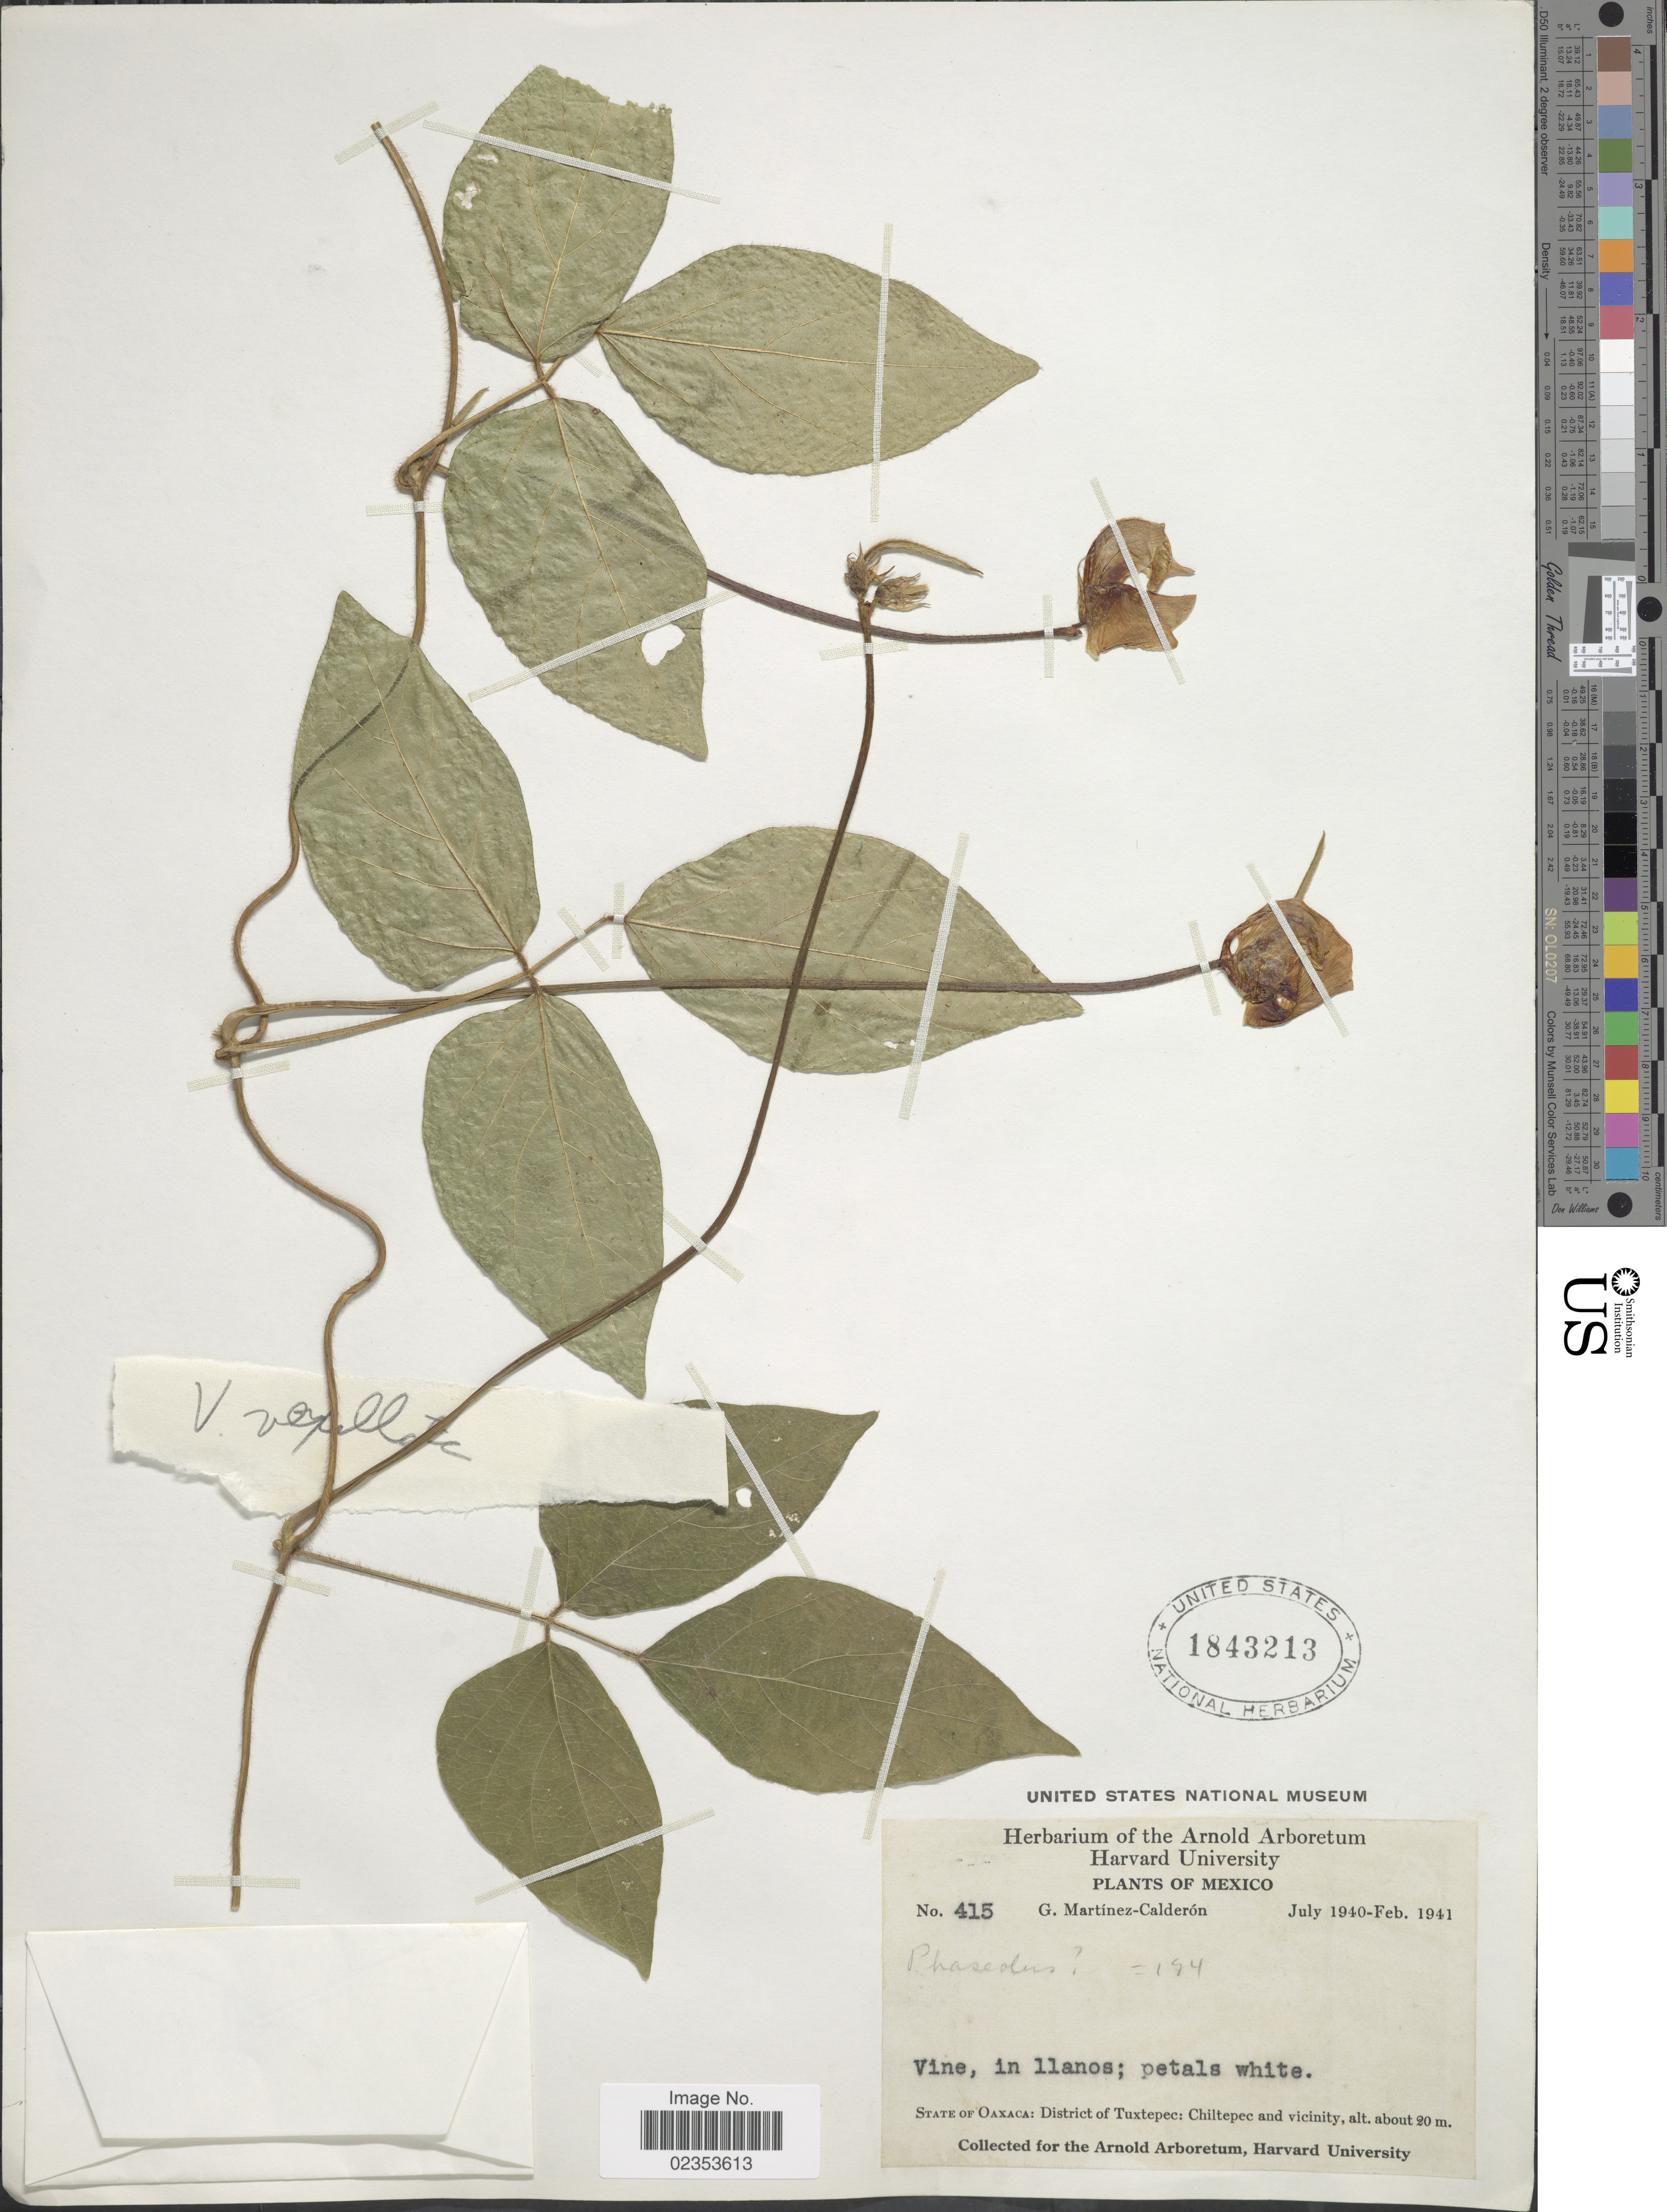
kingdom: Plantae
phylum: Tracheophyta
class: Magnoliopsida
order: Fabales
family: Fabaceae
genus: Vigna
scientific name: Vigna vexillata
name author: (L.) A. Rich.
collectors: G. Martínez Calderón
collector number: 415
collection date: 1940-07/1941-02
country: Mexico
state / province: Oaxaca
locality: District of Tuxtepec: Chiltepec and vicinity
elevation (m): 20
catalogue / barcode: US 1843213